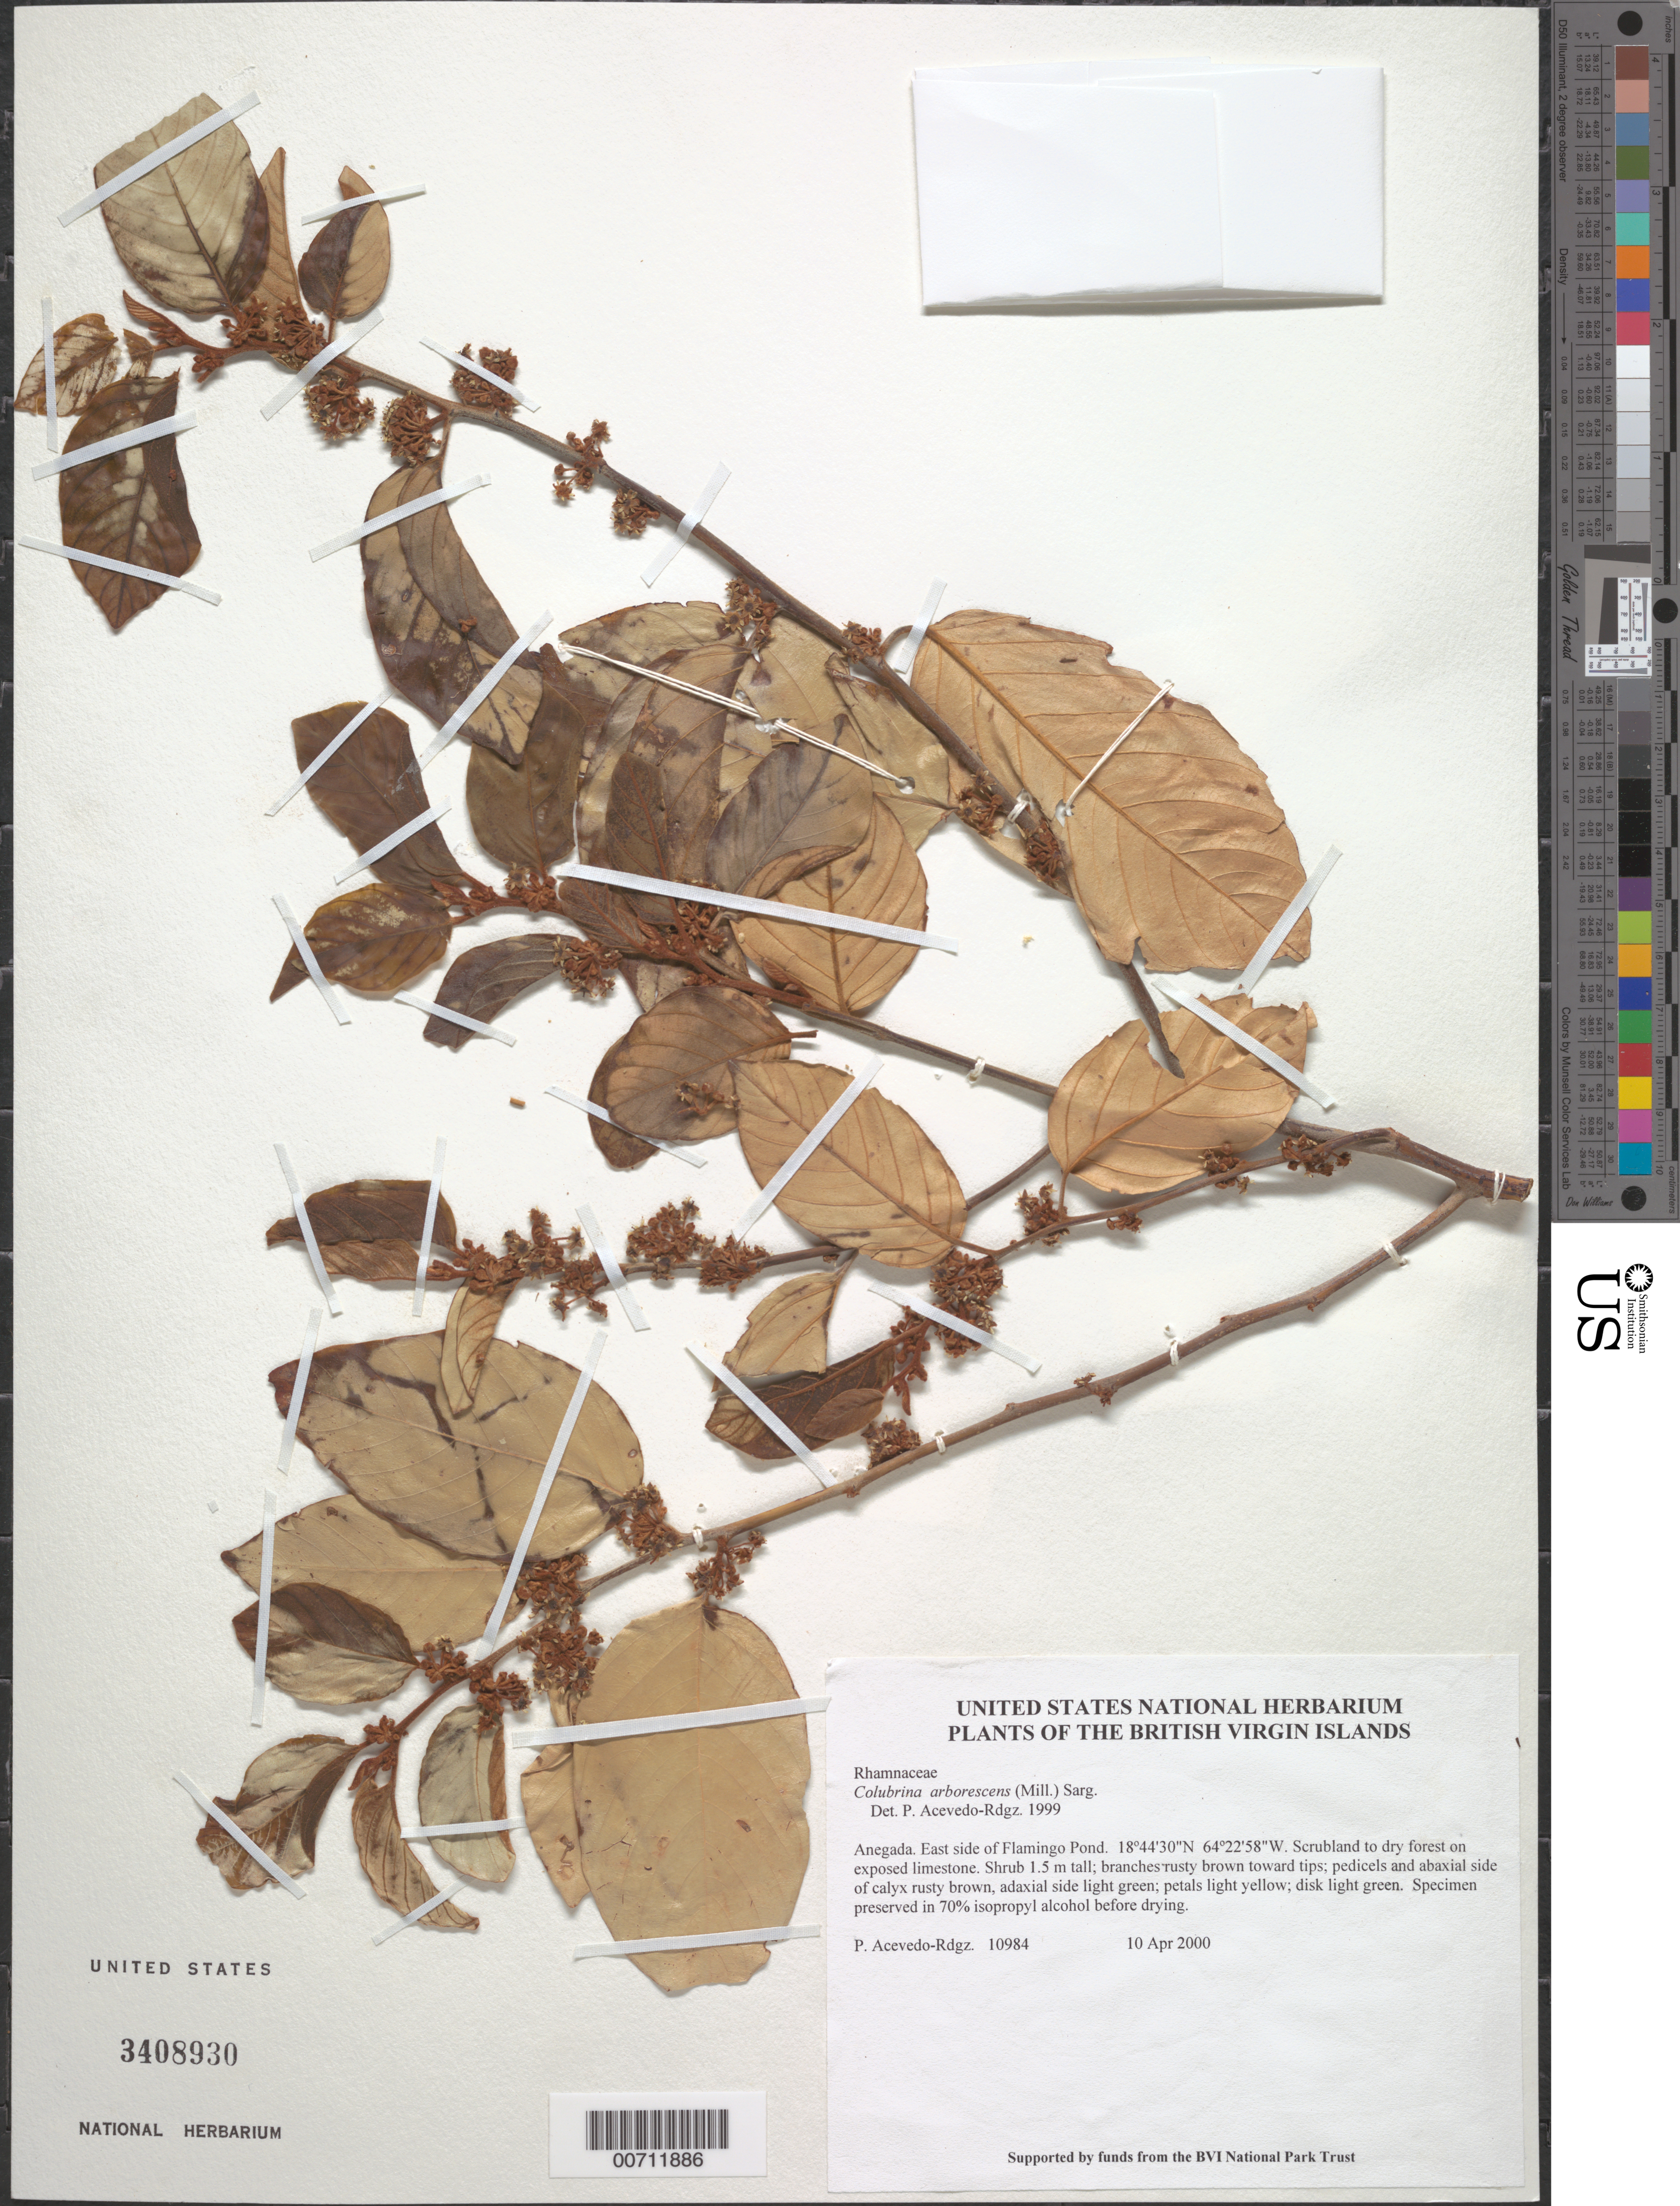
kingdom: Plantae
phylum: Tracheophyta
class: Magnoliopsida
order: Rosales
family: Rhamnaceae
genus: Colubrina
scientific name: Colubrina arborescens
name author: (Mill.) Sarg.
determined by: Acevedo-Rodríguez, P., (BOT), Smithsonian Institution - National Museum of Natural History (UNITED STATES)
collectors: P. Acevedo-Rodr.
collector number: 10984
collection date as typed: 10 Apr 2000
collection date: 2000-04-10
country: British Virgin Islands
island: Anegada I.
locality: East side of Flamingo Pond.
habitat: Scrubland to dry forest on exposed limestone.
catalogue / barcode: US 3408930